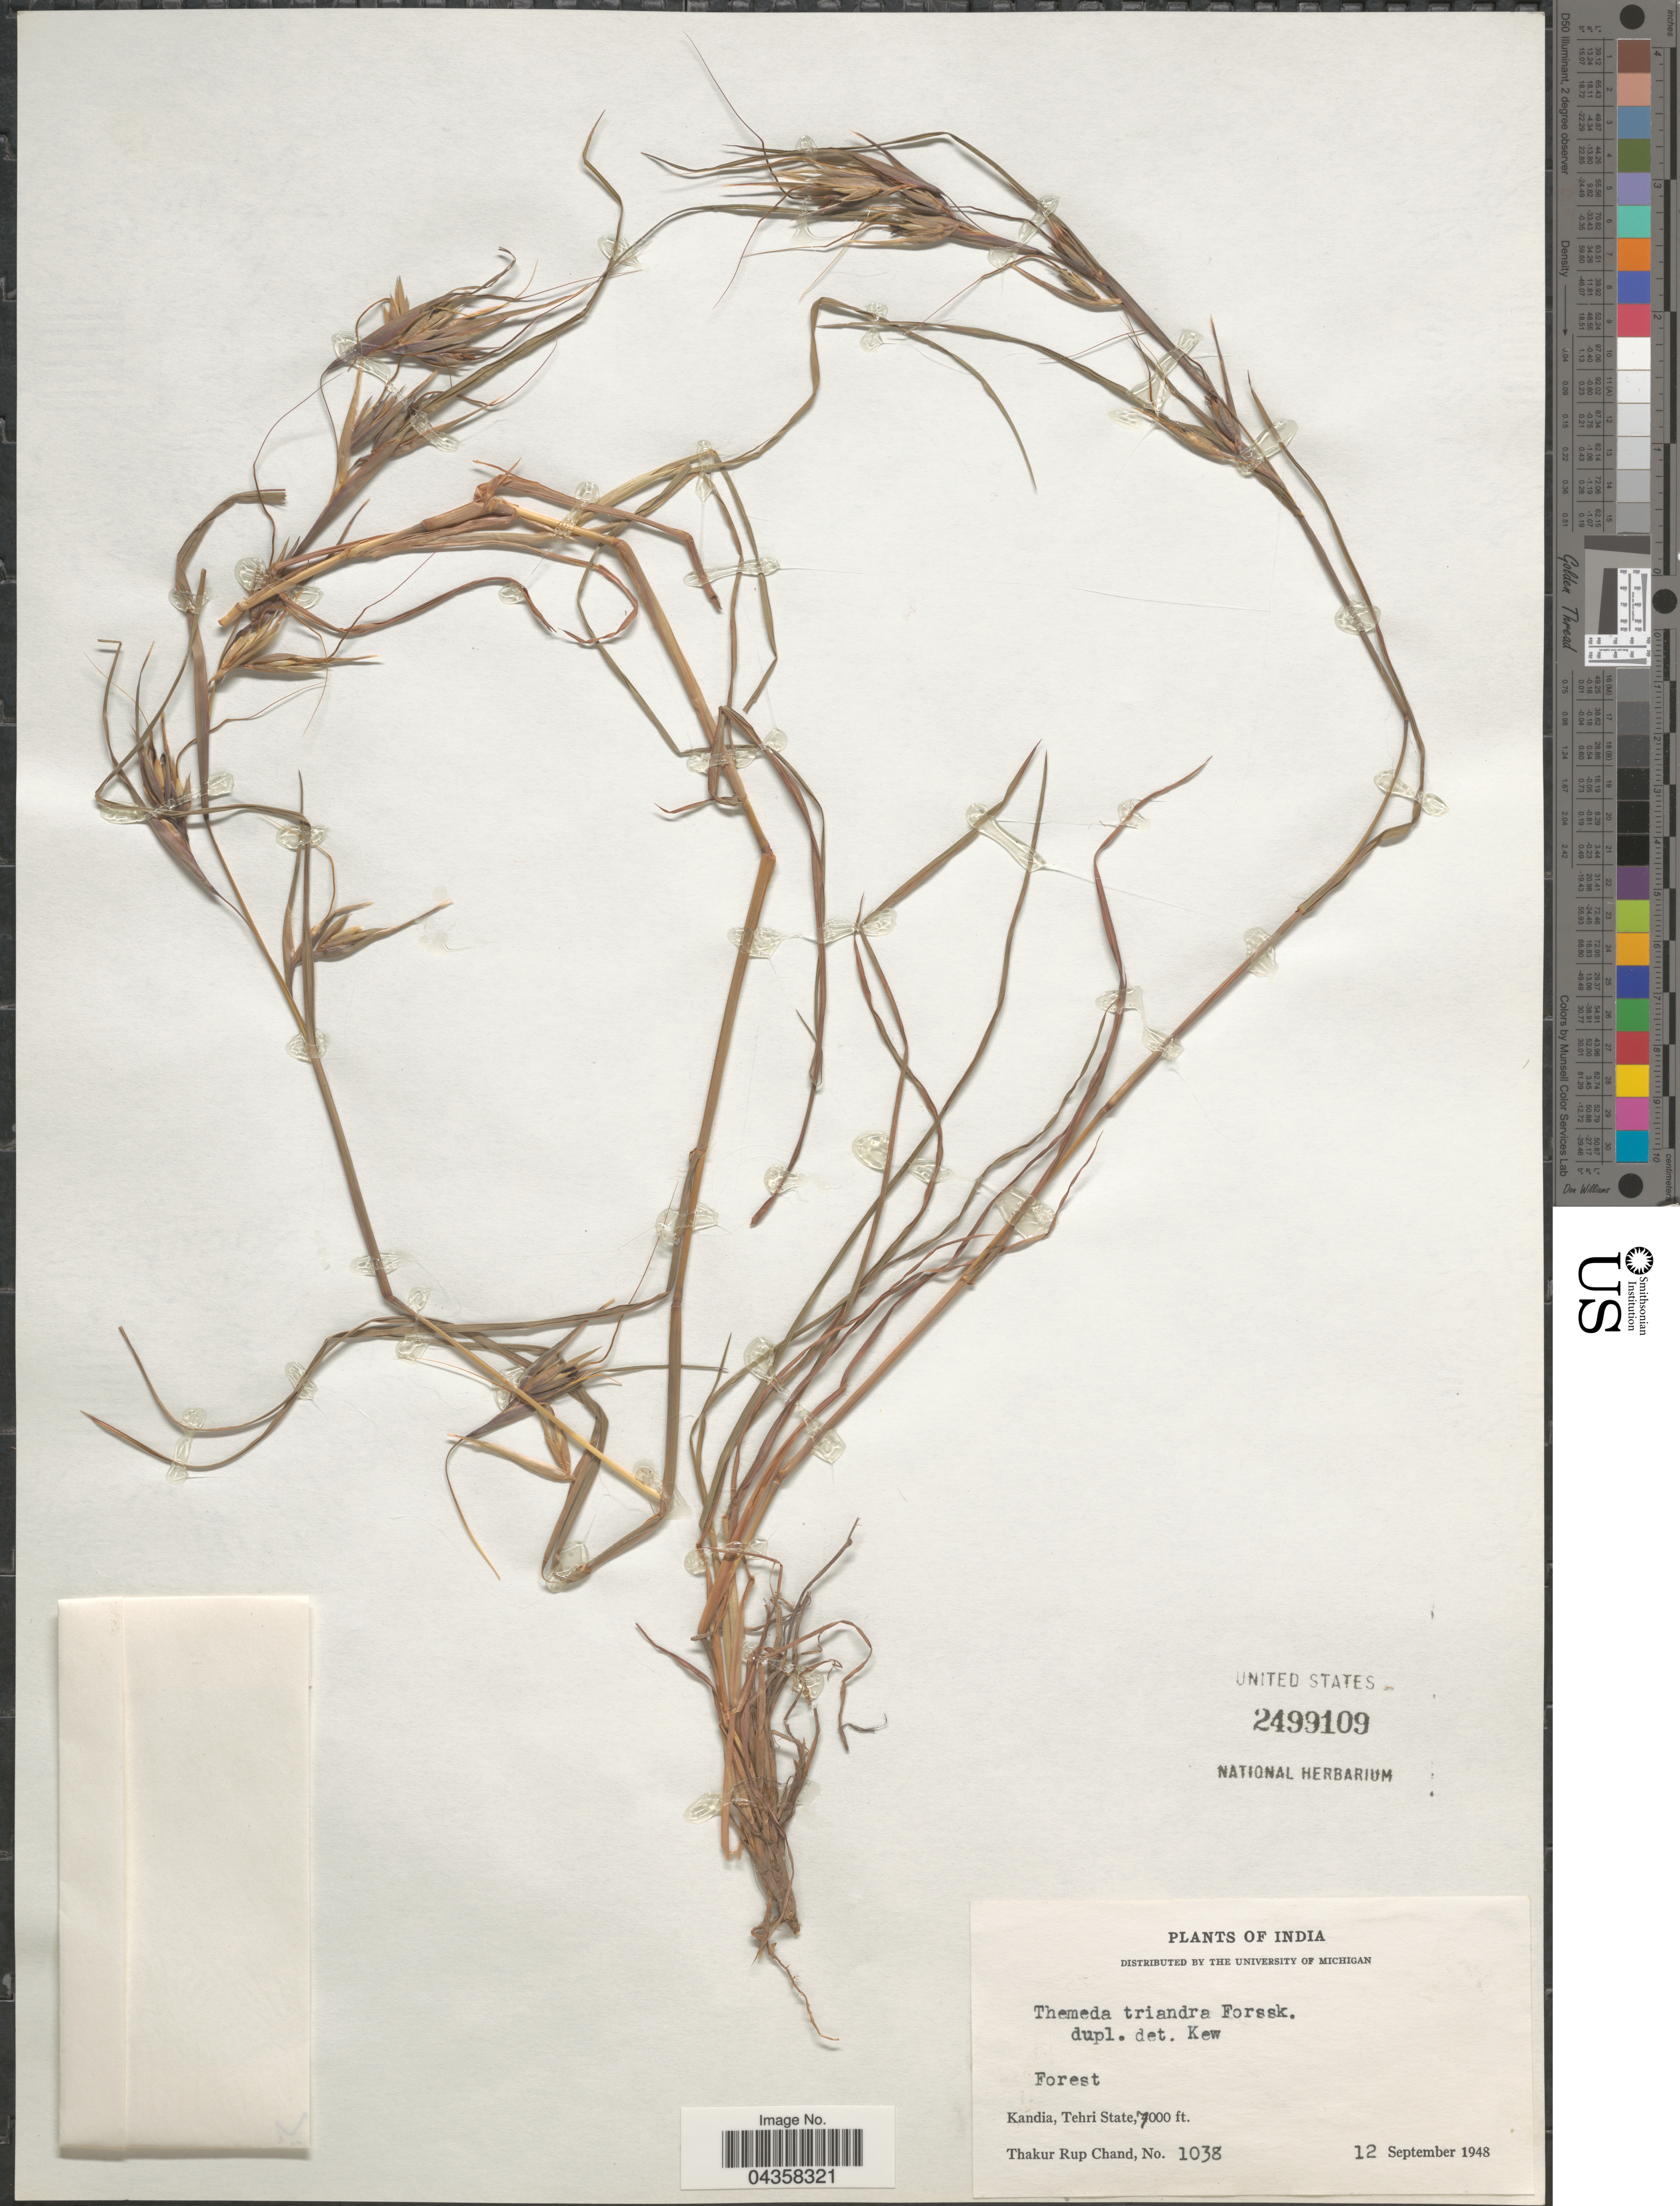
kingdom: Plantae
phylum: Tracheophyta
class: Liliopsida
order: Poales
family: Poaceae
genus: Themeda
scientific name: Themeda triandra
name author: Forssk.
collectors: T. R. Chand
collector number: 1038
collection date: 1948-09-12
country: India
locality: Kandia, Tehri State.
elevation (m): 2134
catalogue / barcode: US 2499109